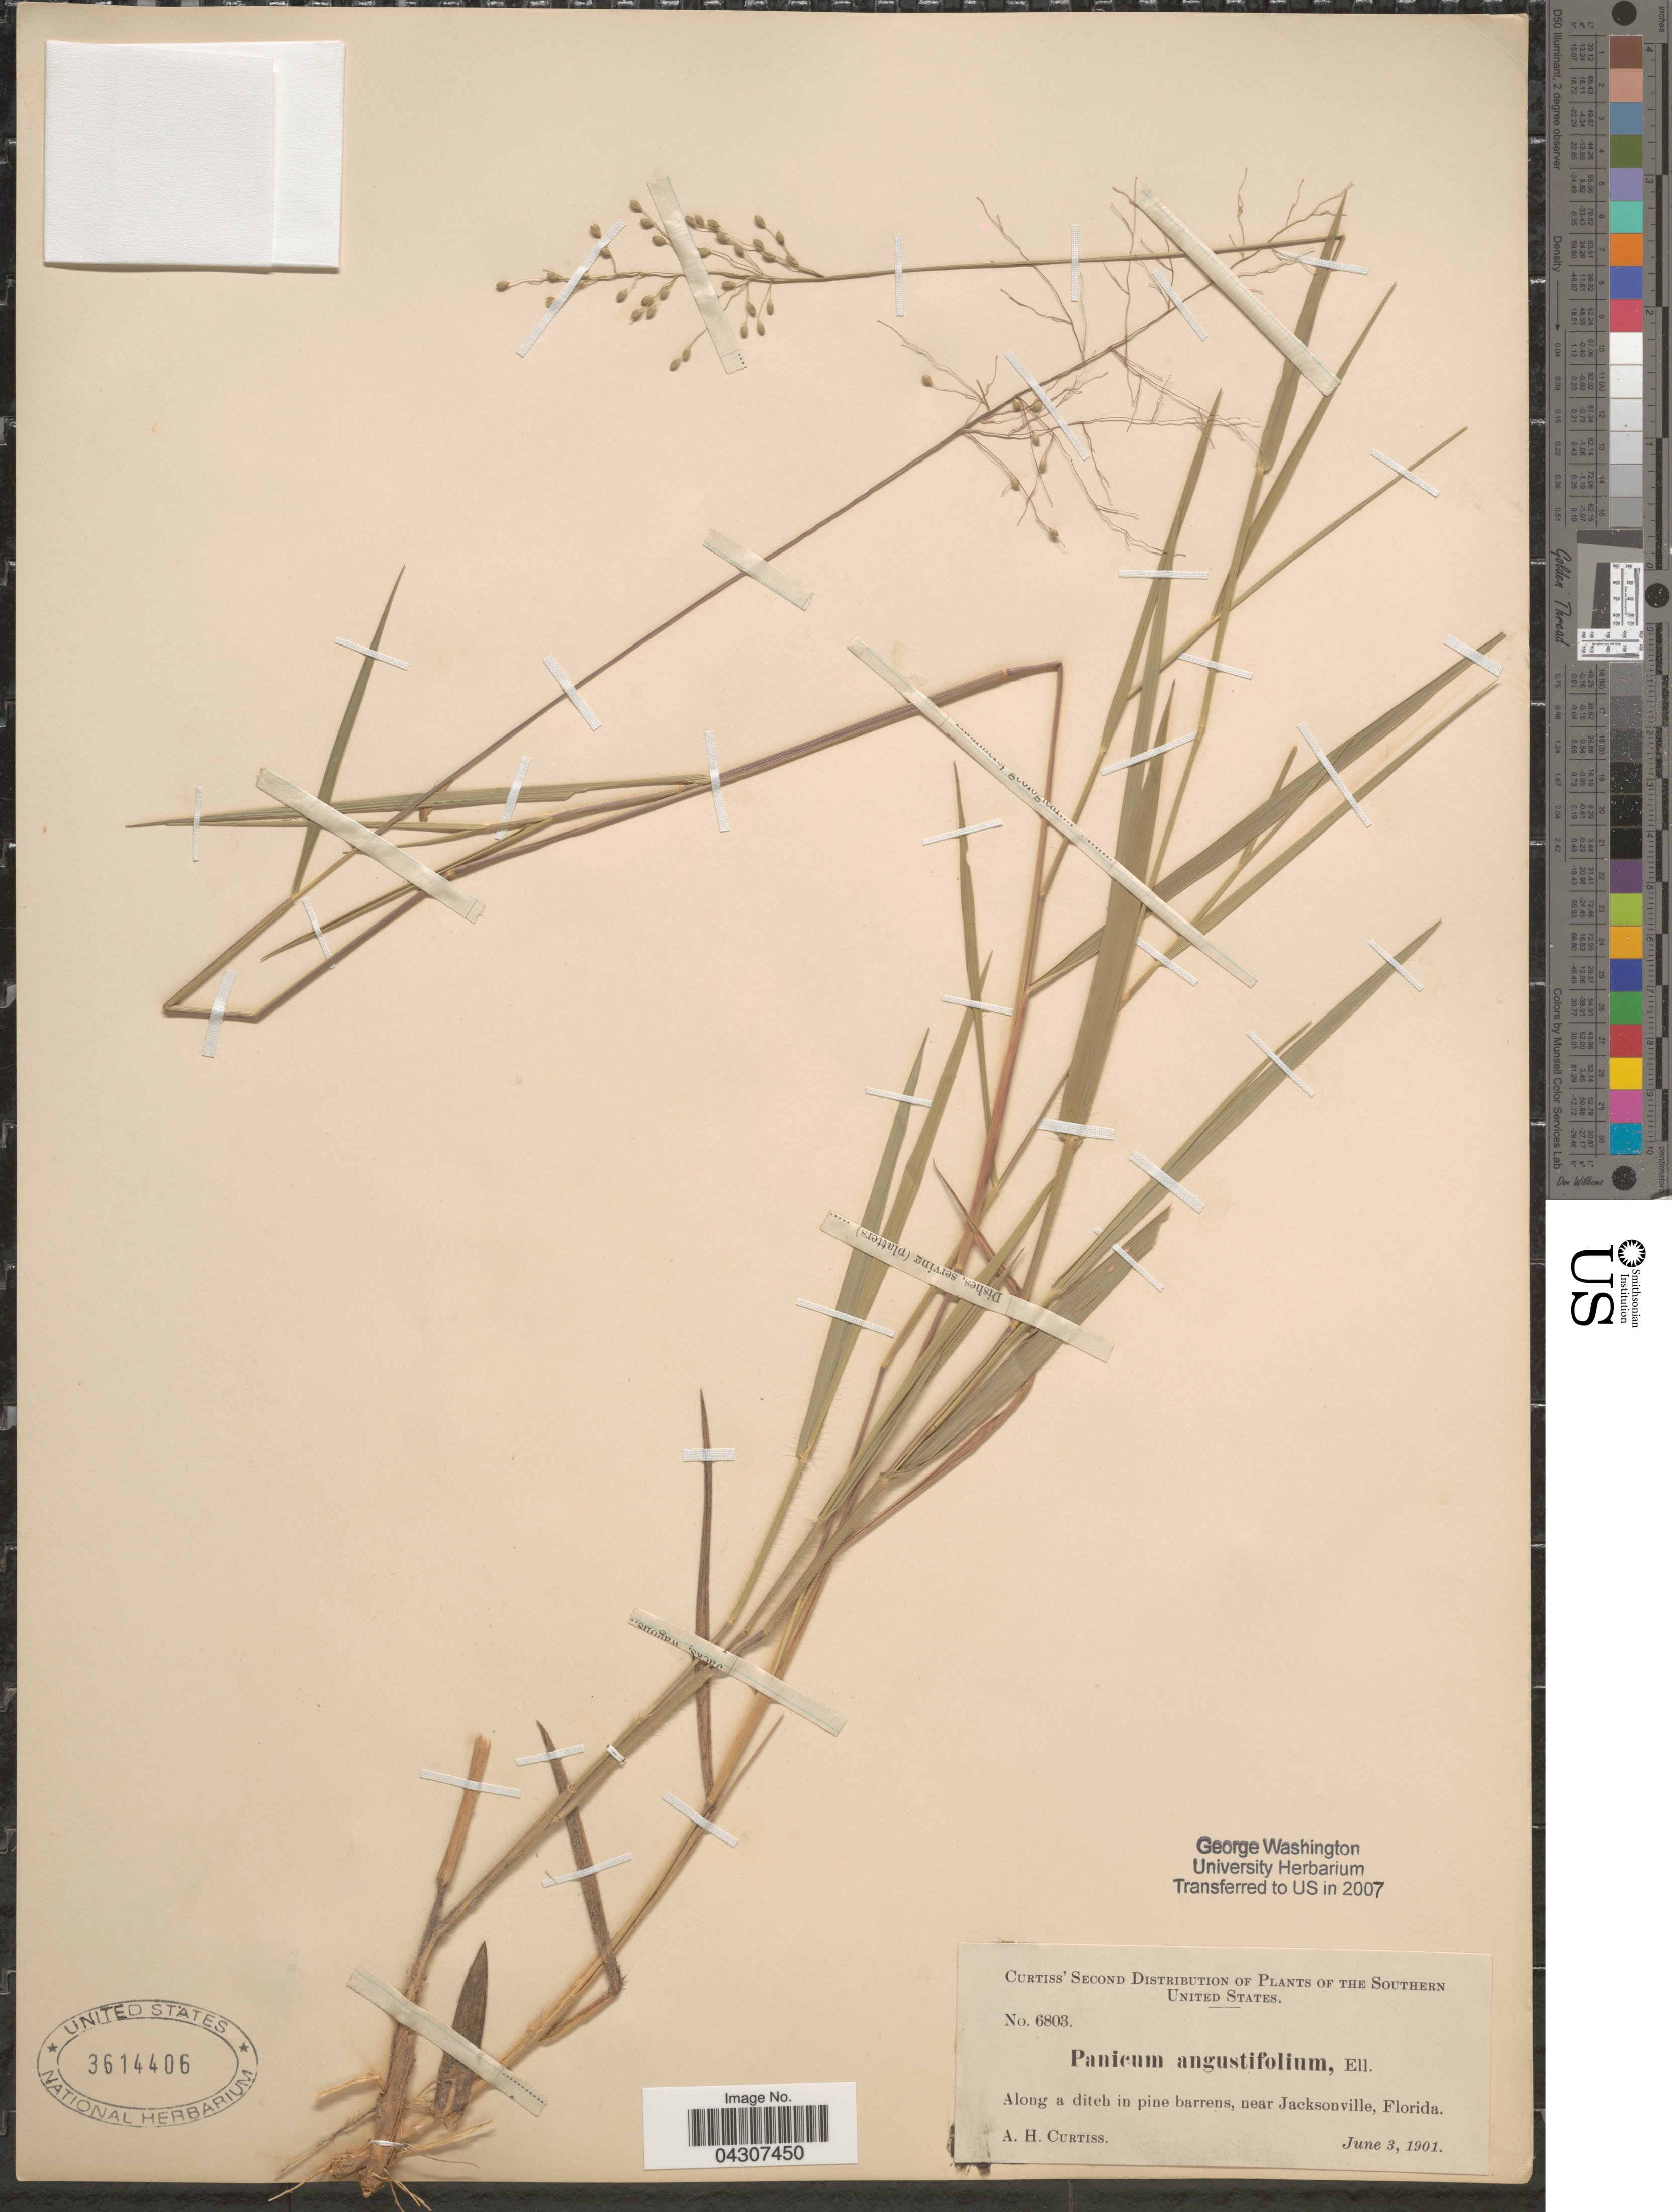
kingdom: Plantae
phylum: Tracheophyta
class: Liliopsida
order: Poales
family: Poaceae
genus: Dichanthelium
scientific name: Dichanthelium aciculare var. ramosum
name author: (Griseb.) Davidse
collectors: A. H. Curtiss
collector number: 6803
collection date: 1901-06-03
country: United States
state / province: Florida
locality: The Southeastern United States. Along a ditch in pine barrens, near Jacksonville.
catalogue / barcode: US 3614406